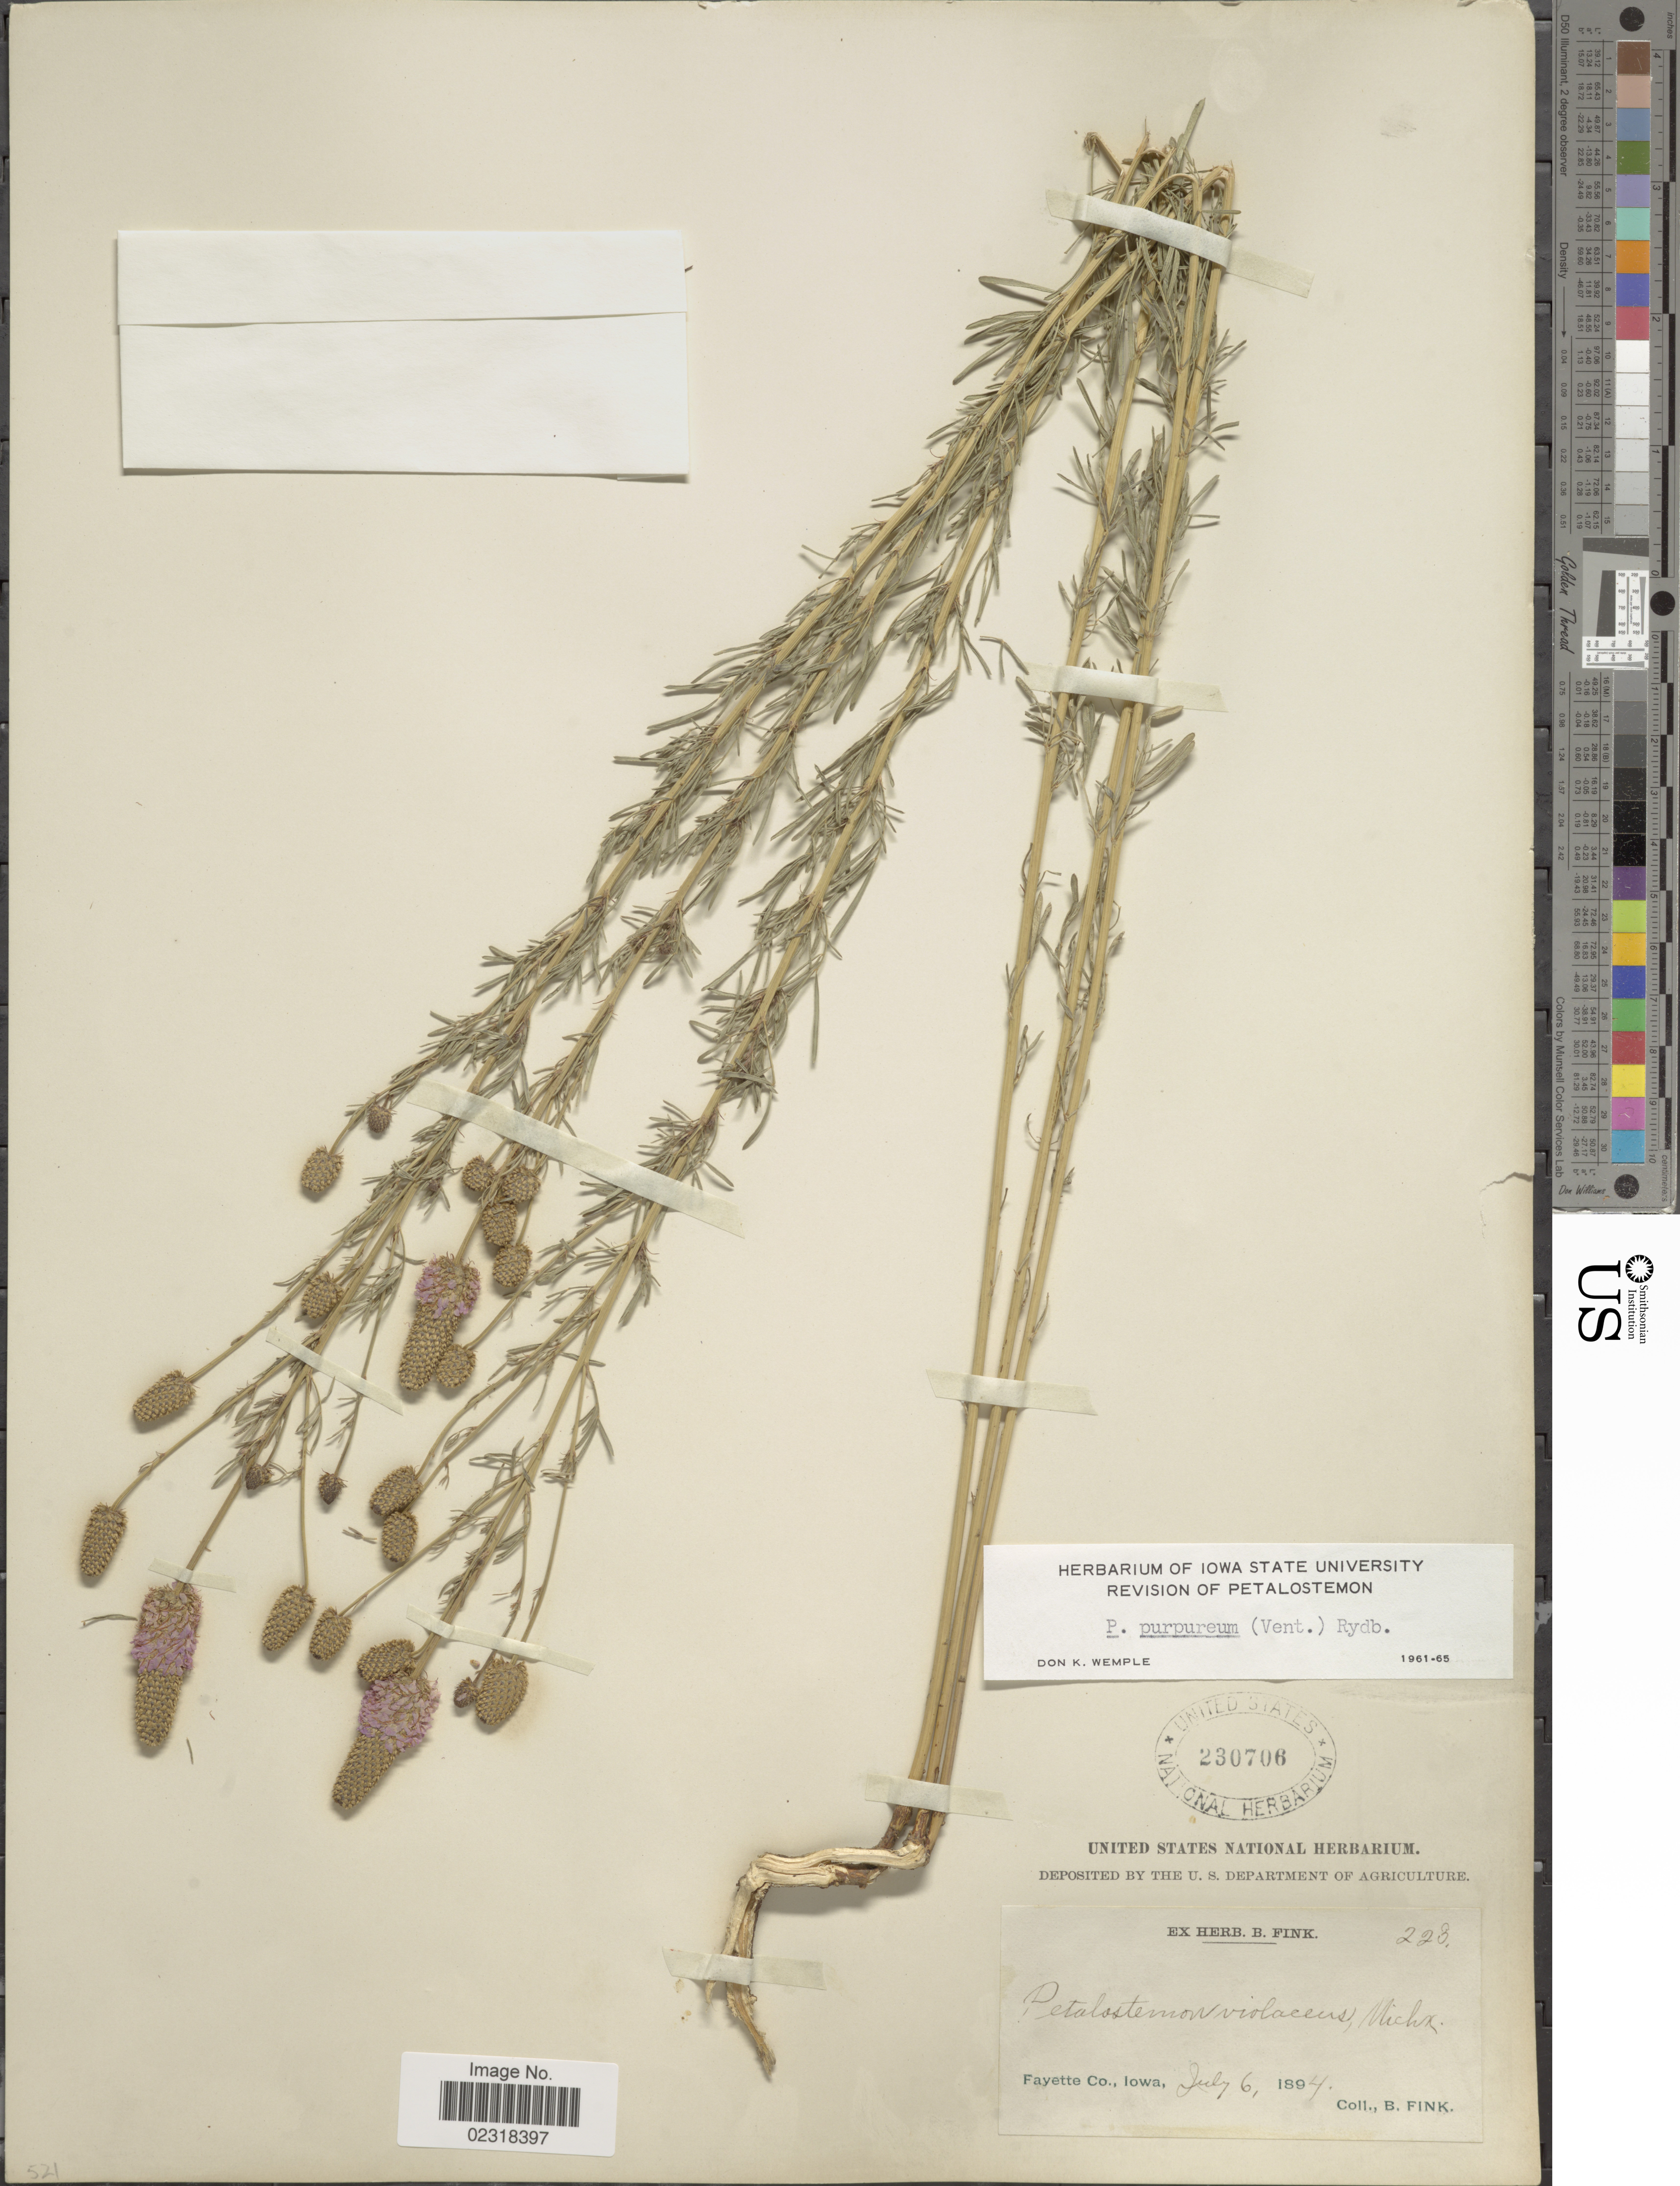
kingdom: Plantae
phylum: Tracheophyta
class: Magnoliopsida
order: Fabales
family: Fabaceae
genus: Dalea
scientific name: Dalea purpurea var. purpurea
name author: Vent.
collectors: B. Fink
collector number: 223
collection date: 1894-07-06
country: United States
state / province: Iowa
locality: Fayette Co., Iowa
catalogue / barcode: US 230706